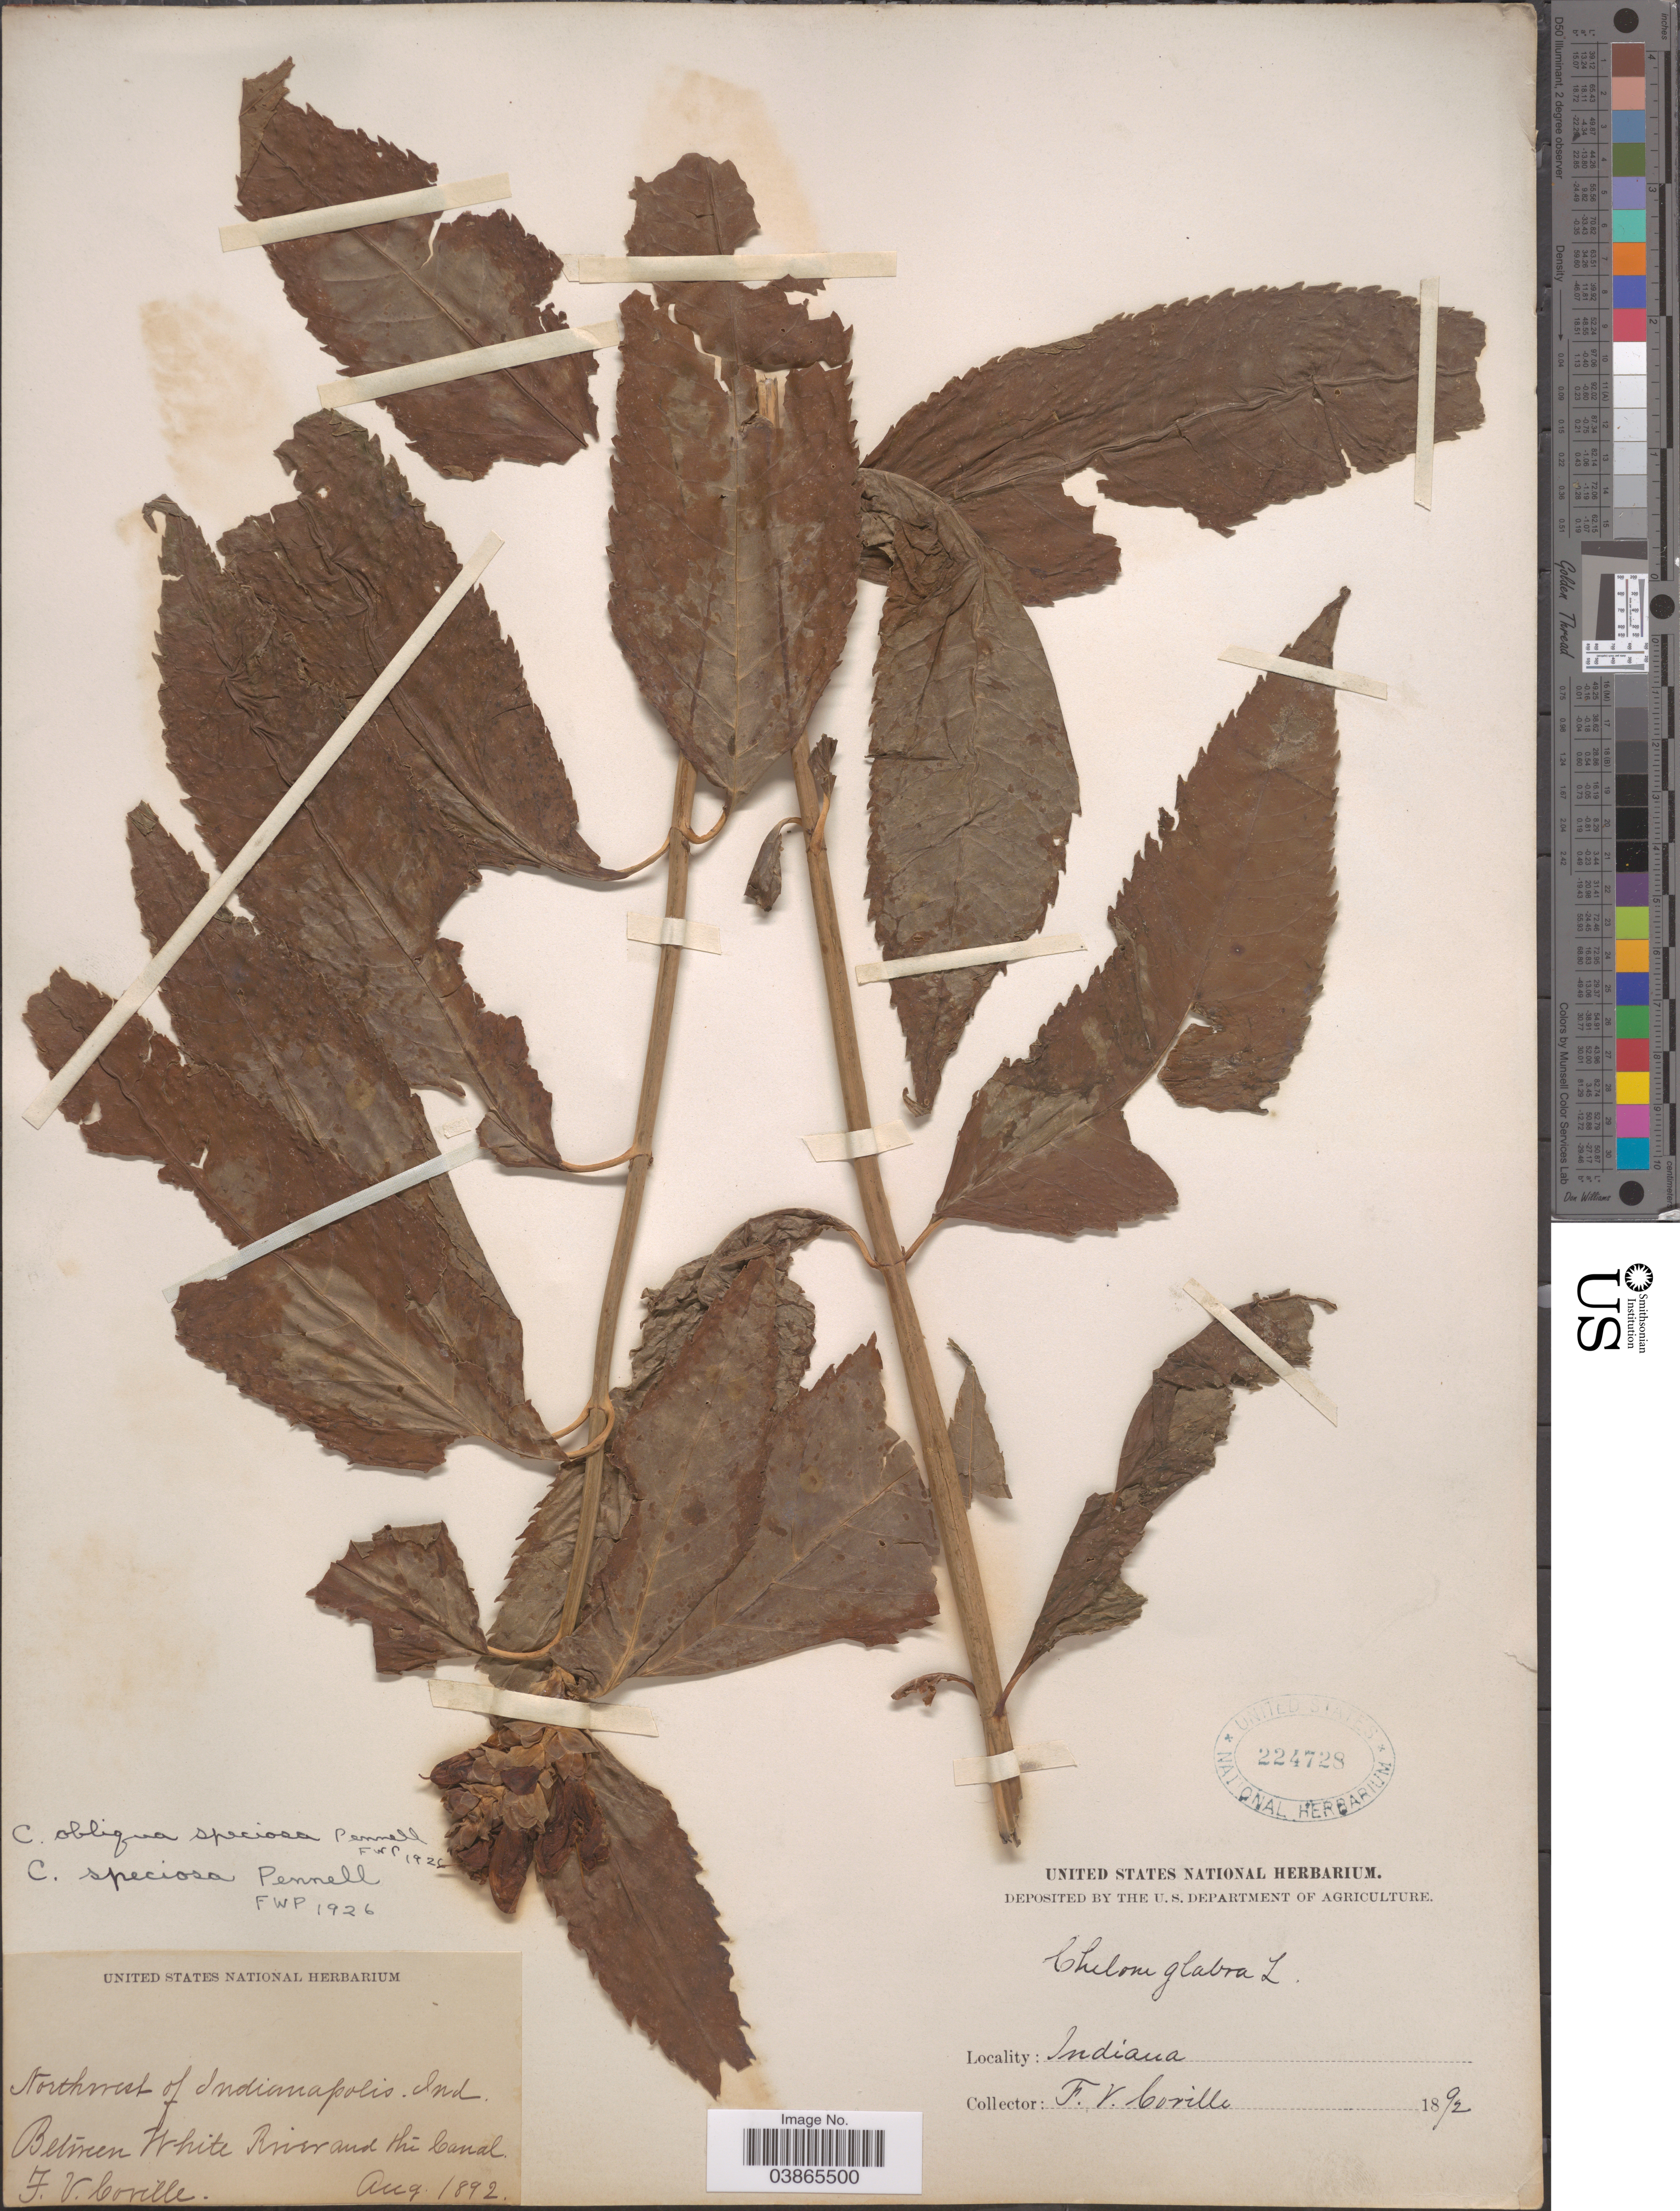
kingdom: Plantae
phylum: Tracheophyta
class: Magnoliopsida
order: Lamiales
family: Plantaginaceae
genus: Chelone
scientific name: Chelone obliqua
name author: L.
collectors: F. V. Coville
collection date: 1892-08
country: United States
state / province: Indiana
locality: Northwest of Indianapolis. Between White River and the Canal.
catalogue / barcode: US 224728